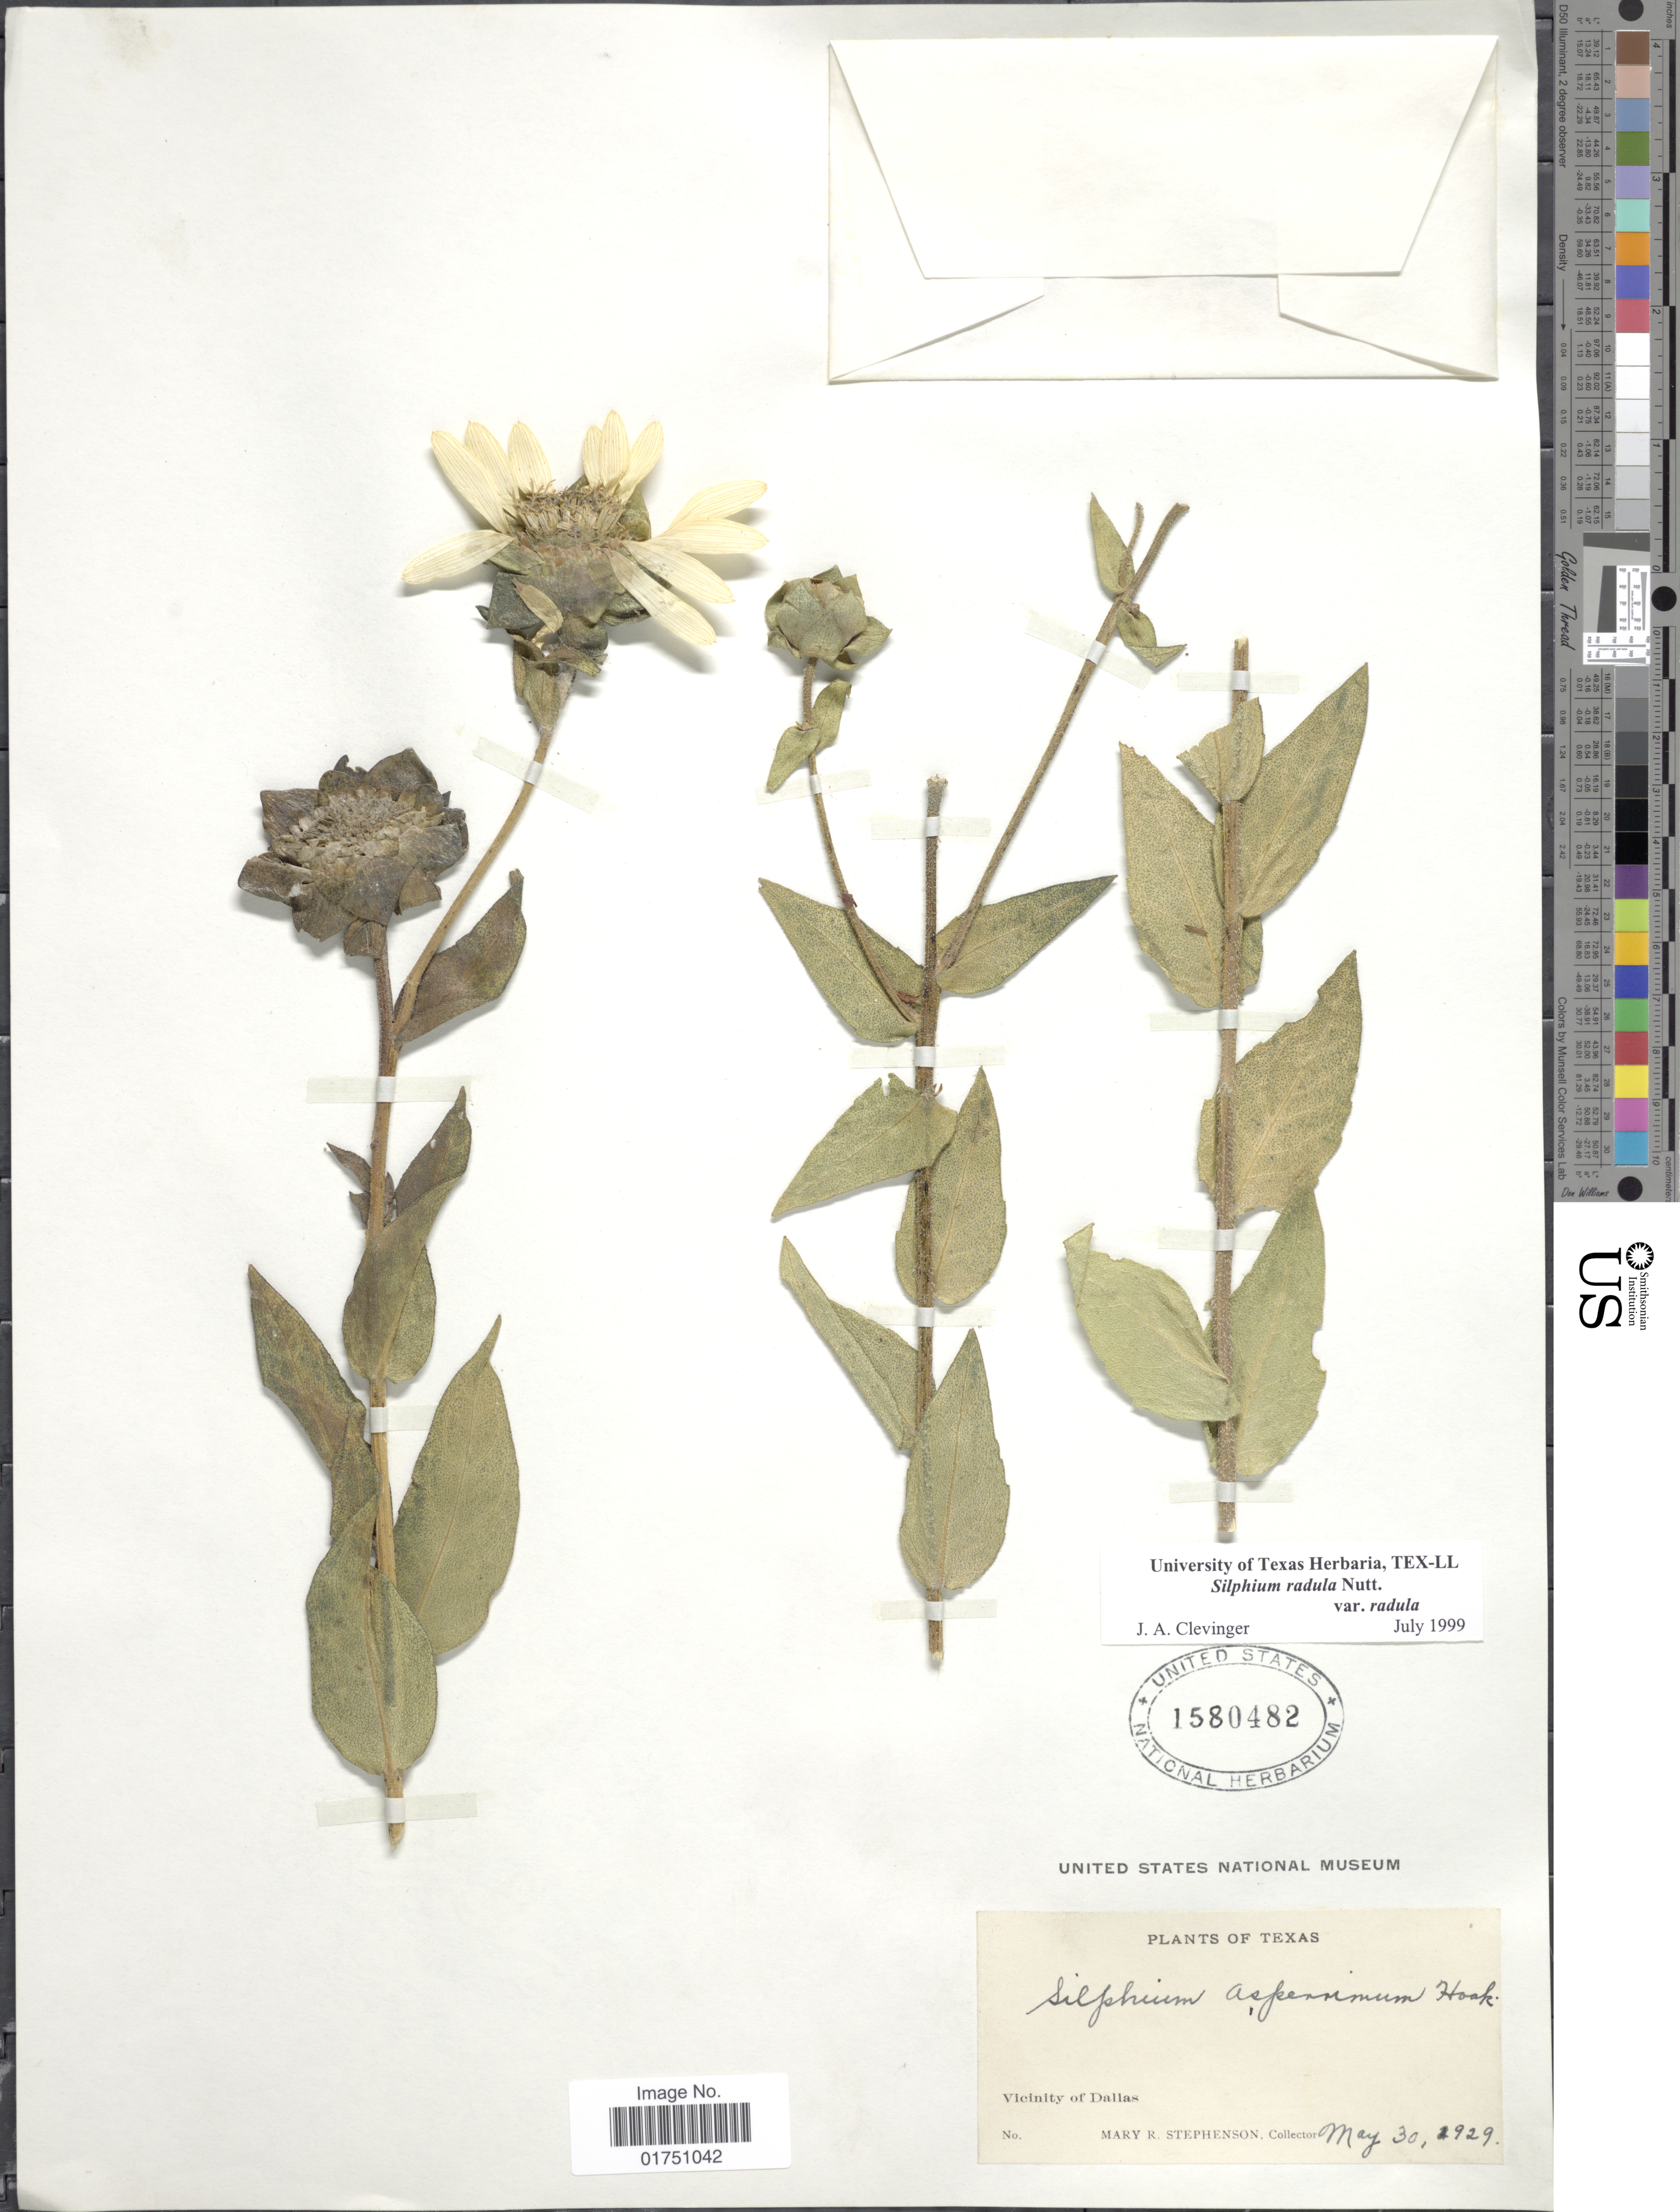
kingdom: Plantae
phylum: Tracheophyta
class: Magnoliopsida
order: Asterales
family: Asteraceae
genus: Silphium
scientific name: Silphium radula var. radula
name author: Nutt.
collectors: M. Stephenson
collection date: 1929-05-30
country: United States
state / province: Texas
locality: Vicinity of Dallas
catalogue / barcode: US 1580482